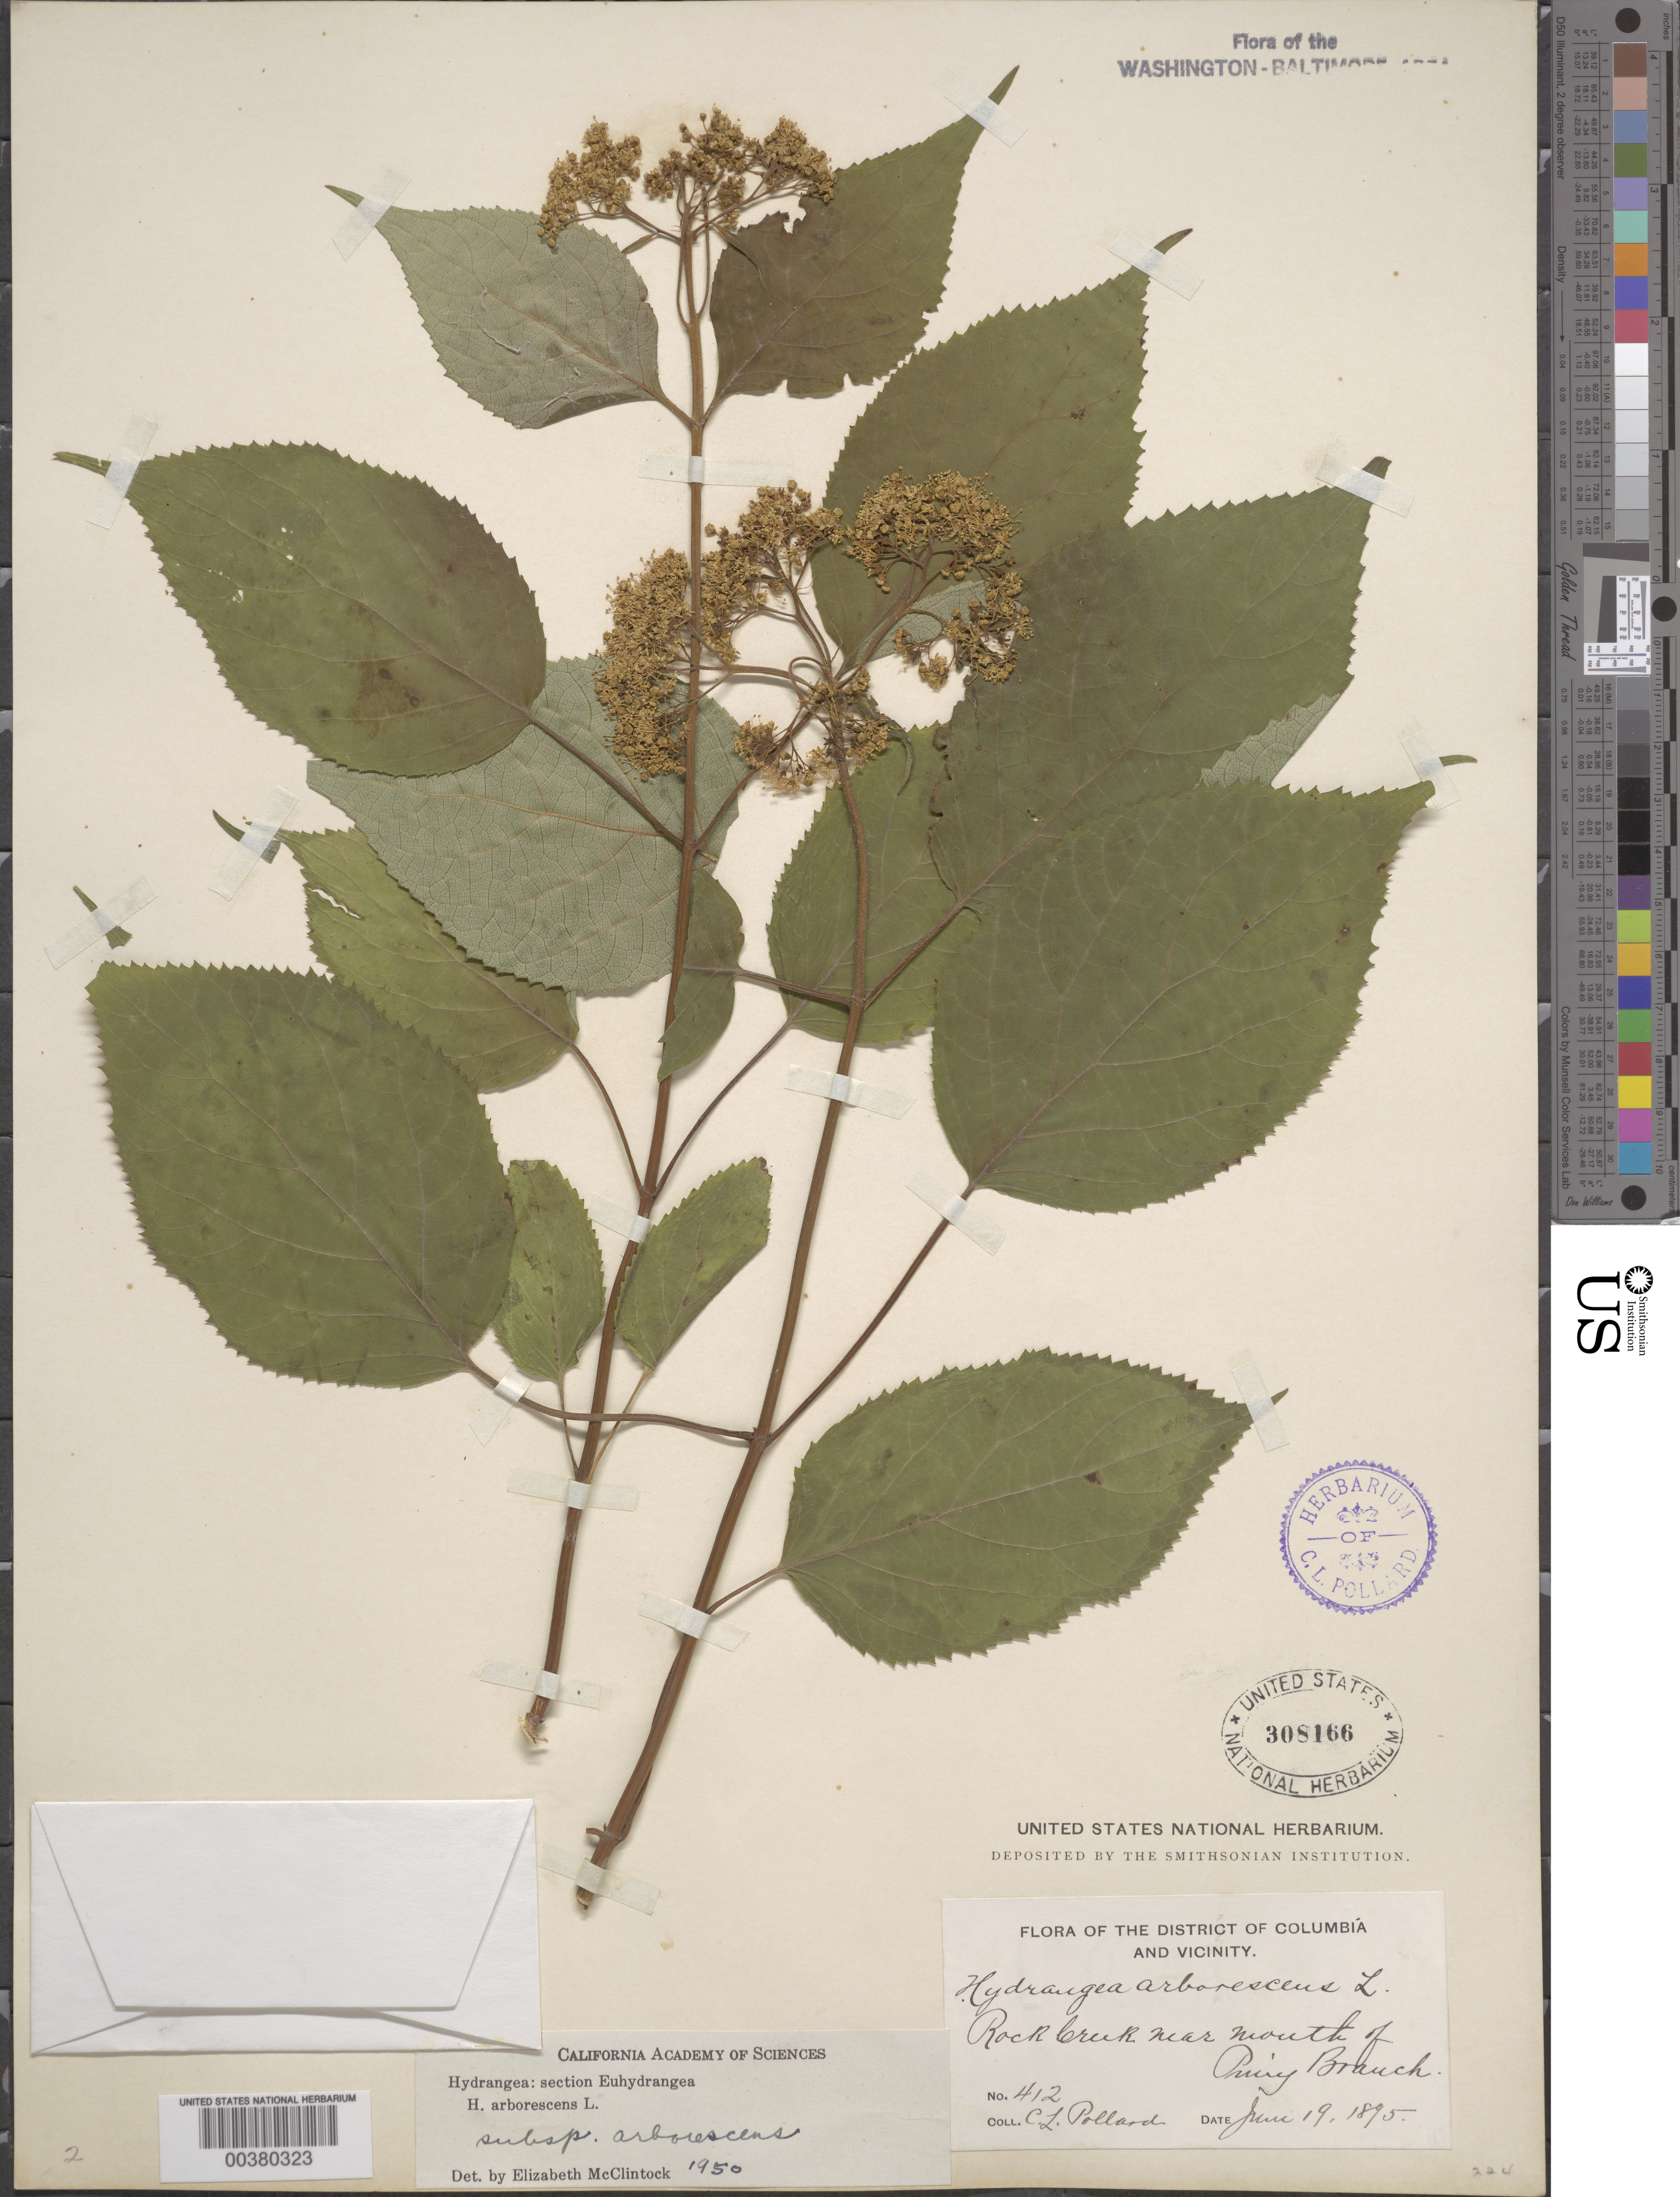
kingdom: Plantae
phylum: Tracheophyta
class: Magnoliopsida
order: Cornales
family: Hydrangeaceae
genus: Hydrangea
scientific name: Hydrangea arborescens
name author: L.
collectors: C. L. Pollard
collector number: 412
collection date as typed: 19 Jun 1895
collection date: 1895-06-19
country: United States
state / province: District of Columbia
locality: Rock Creek near mouth of Piney Branch Rock Creek Park and Vicinity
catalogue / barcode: US 308166